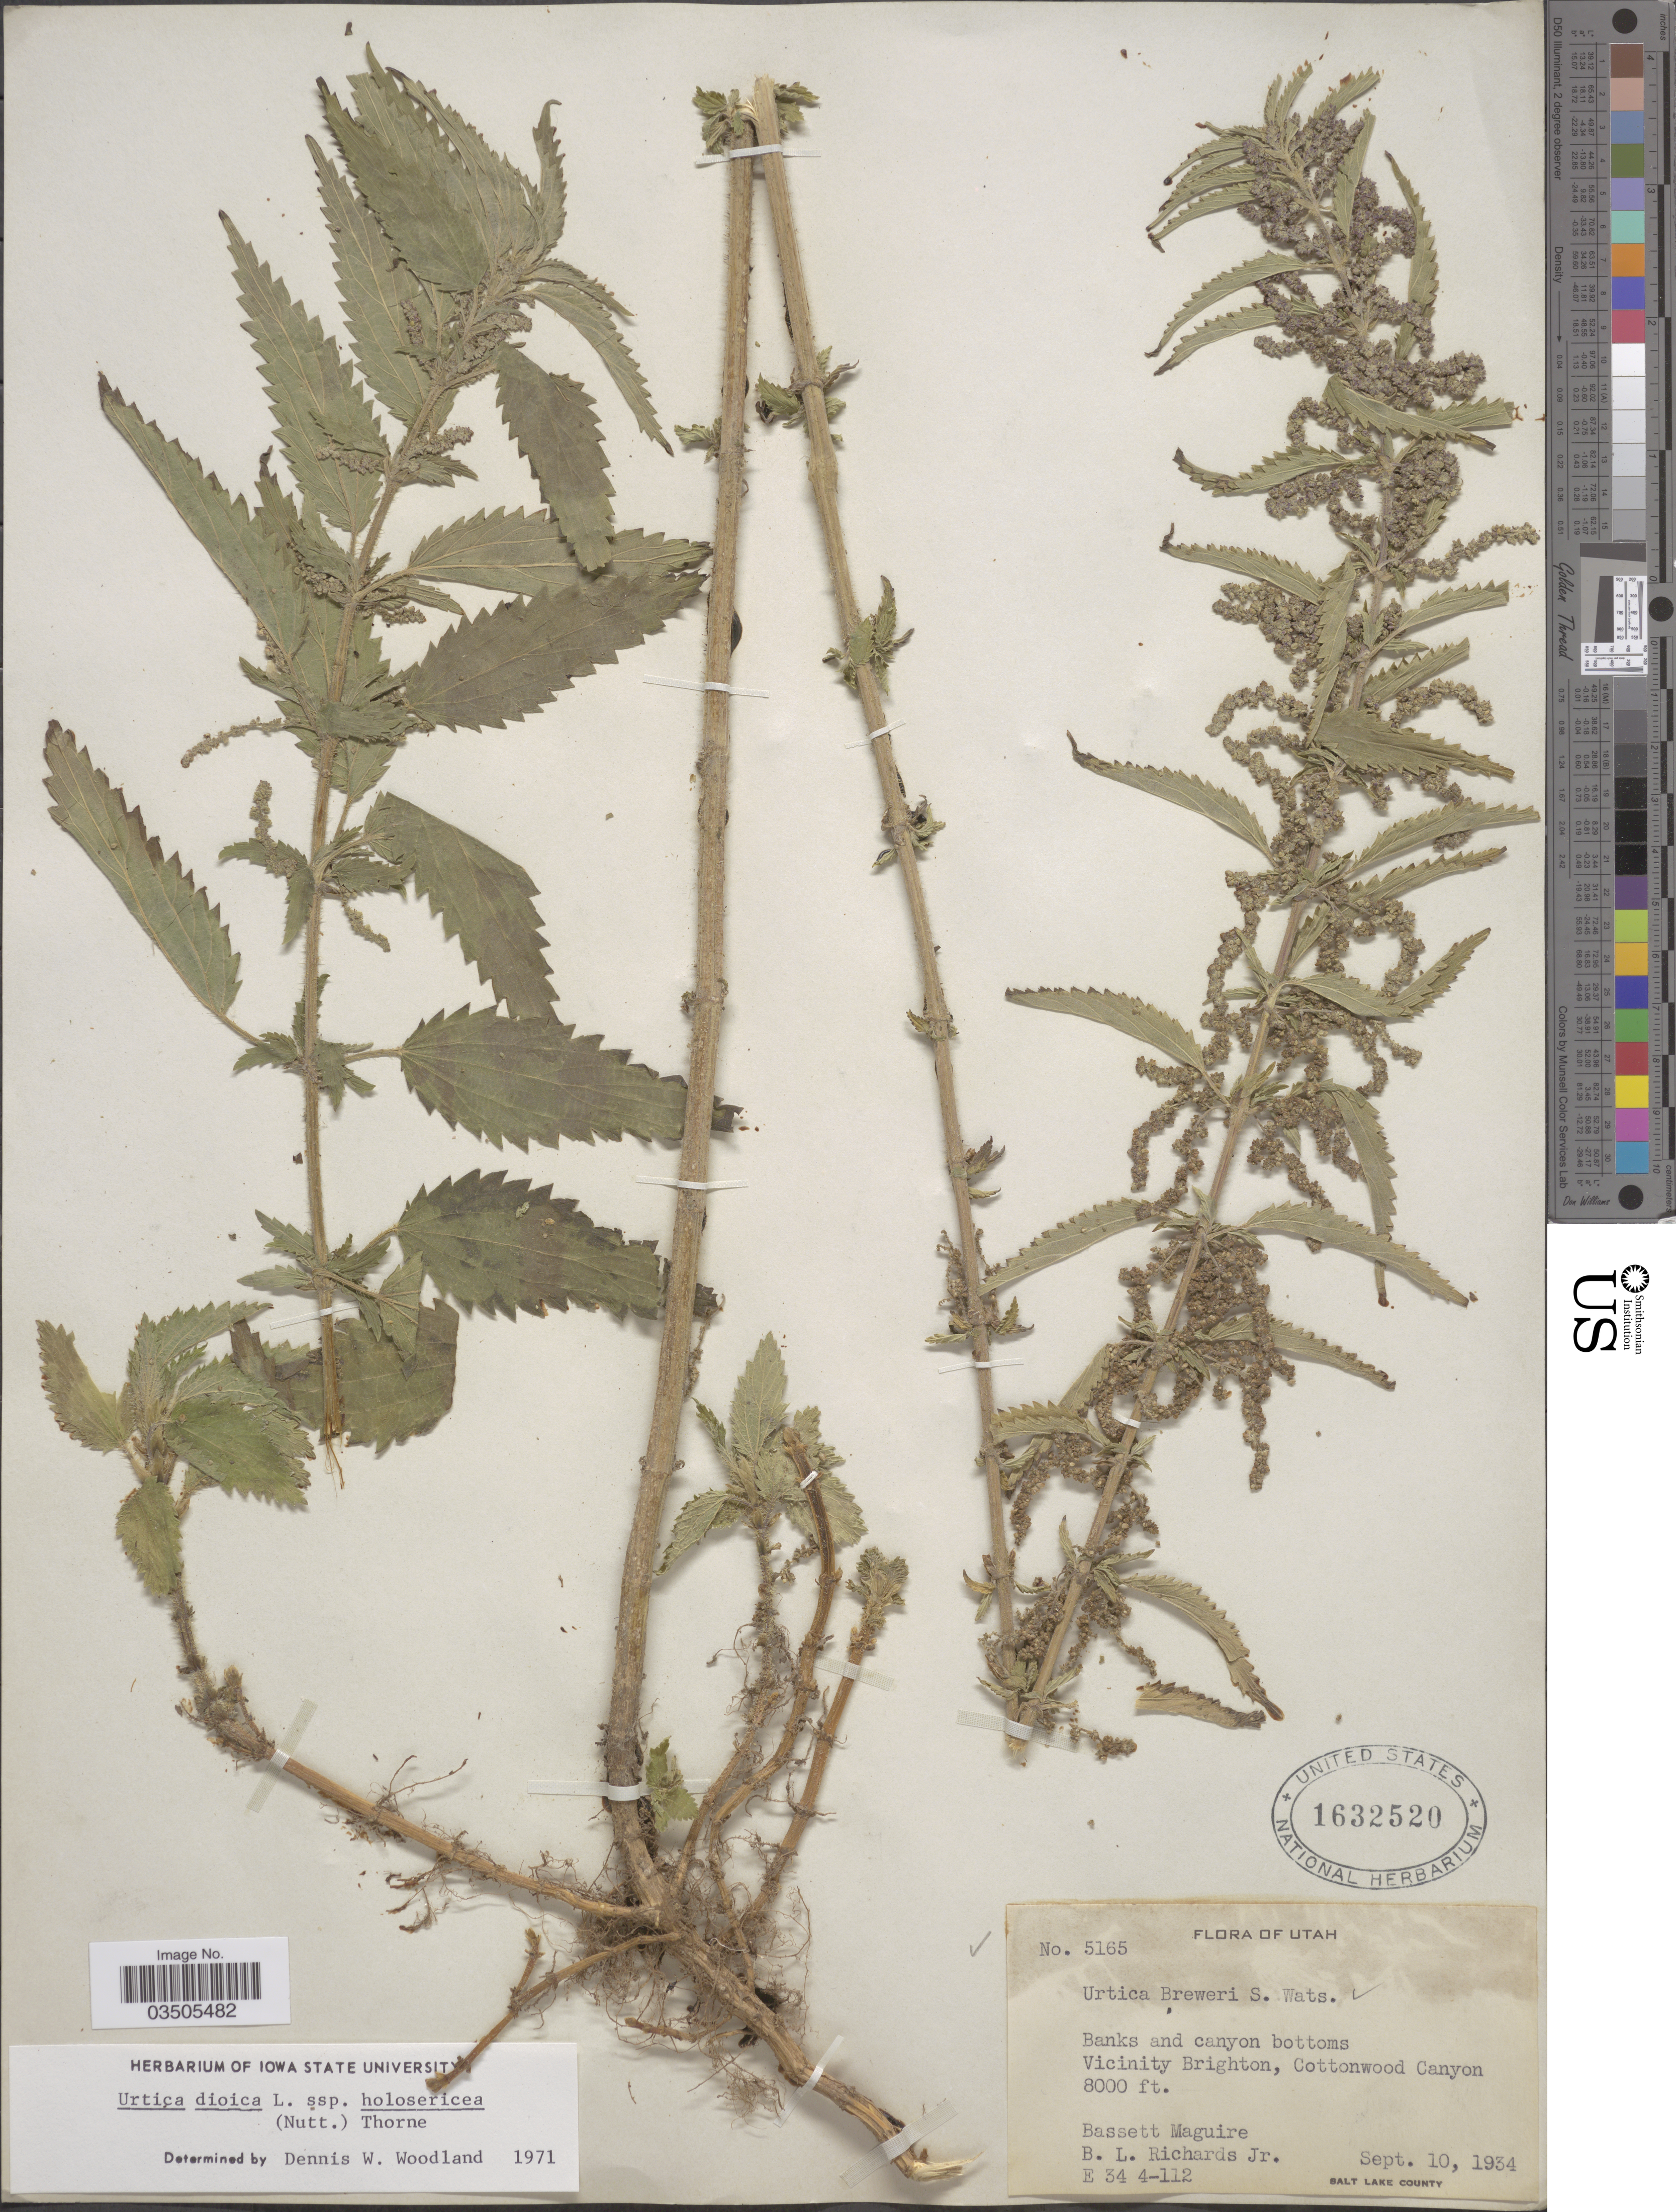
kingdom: Plantae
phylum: Tracheophyta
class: Magnoliopsida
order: Rosales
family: Urticaceae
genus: Urtica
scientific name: Urtica dioica subsp. holosericea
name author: (Nutt.) Thorne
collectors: B. Maguire & B. Richards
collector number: E34 4-112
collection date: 1934-09-10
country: United States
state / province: Utah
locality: Vicinity Brighton, Cottonwood Canyon. Salt Lake County.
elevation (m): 2438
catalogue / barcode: US 1632520